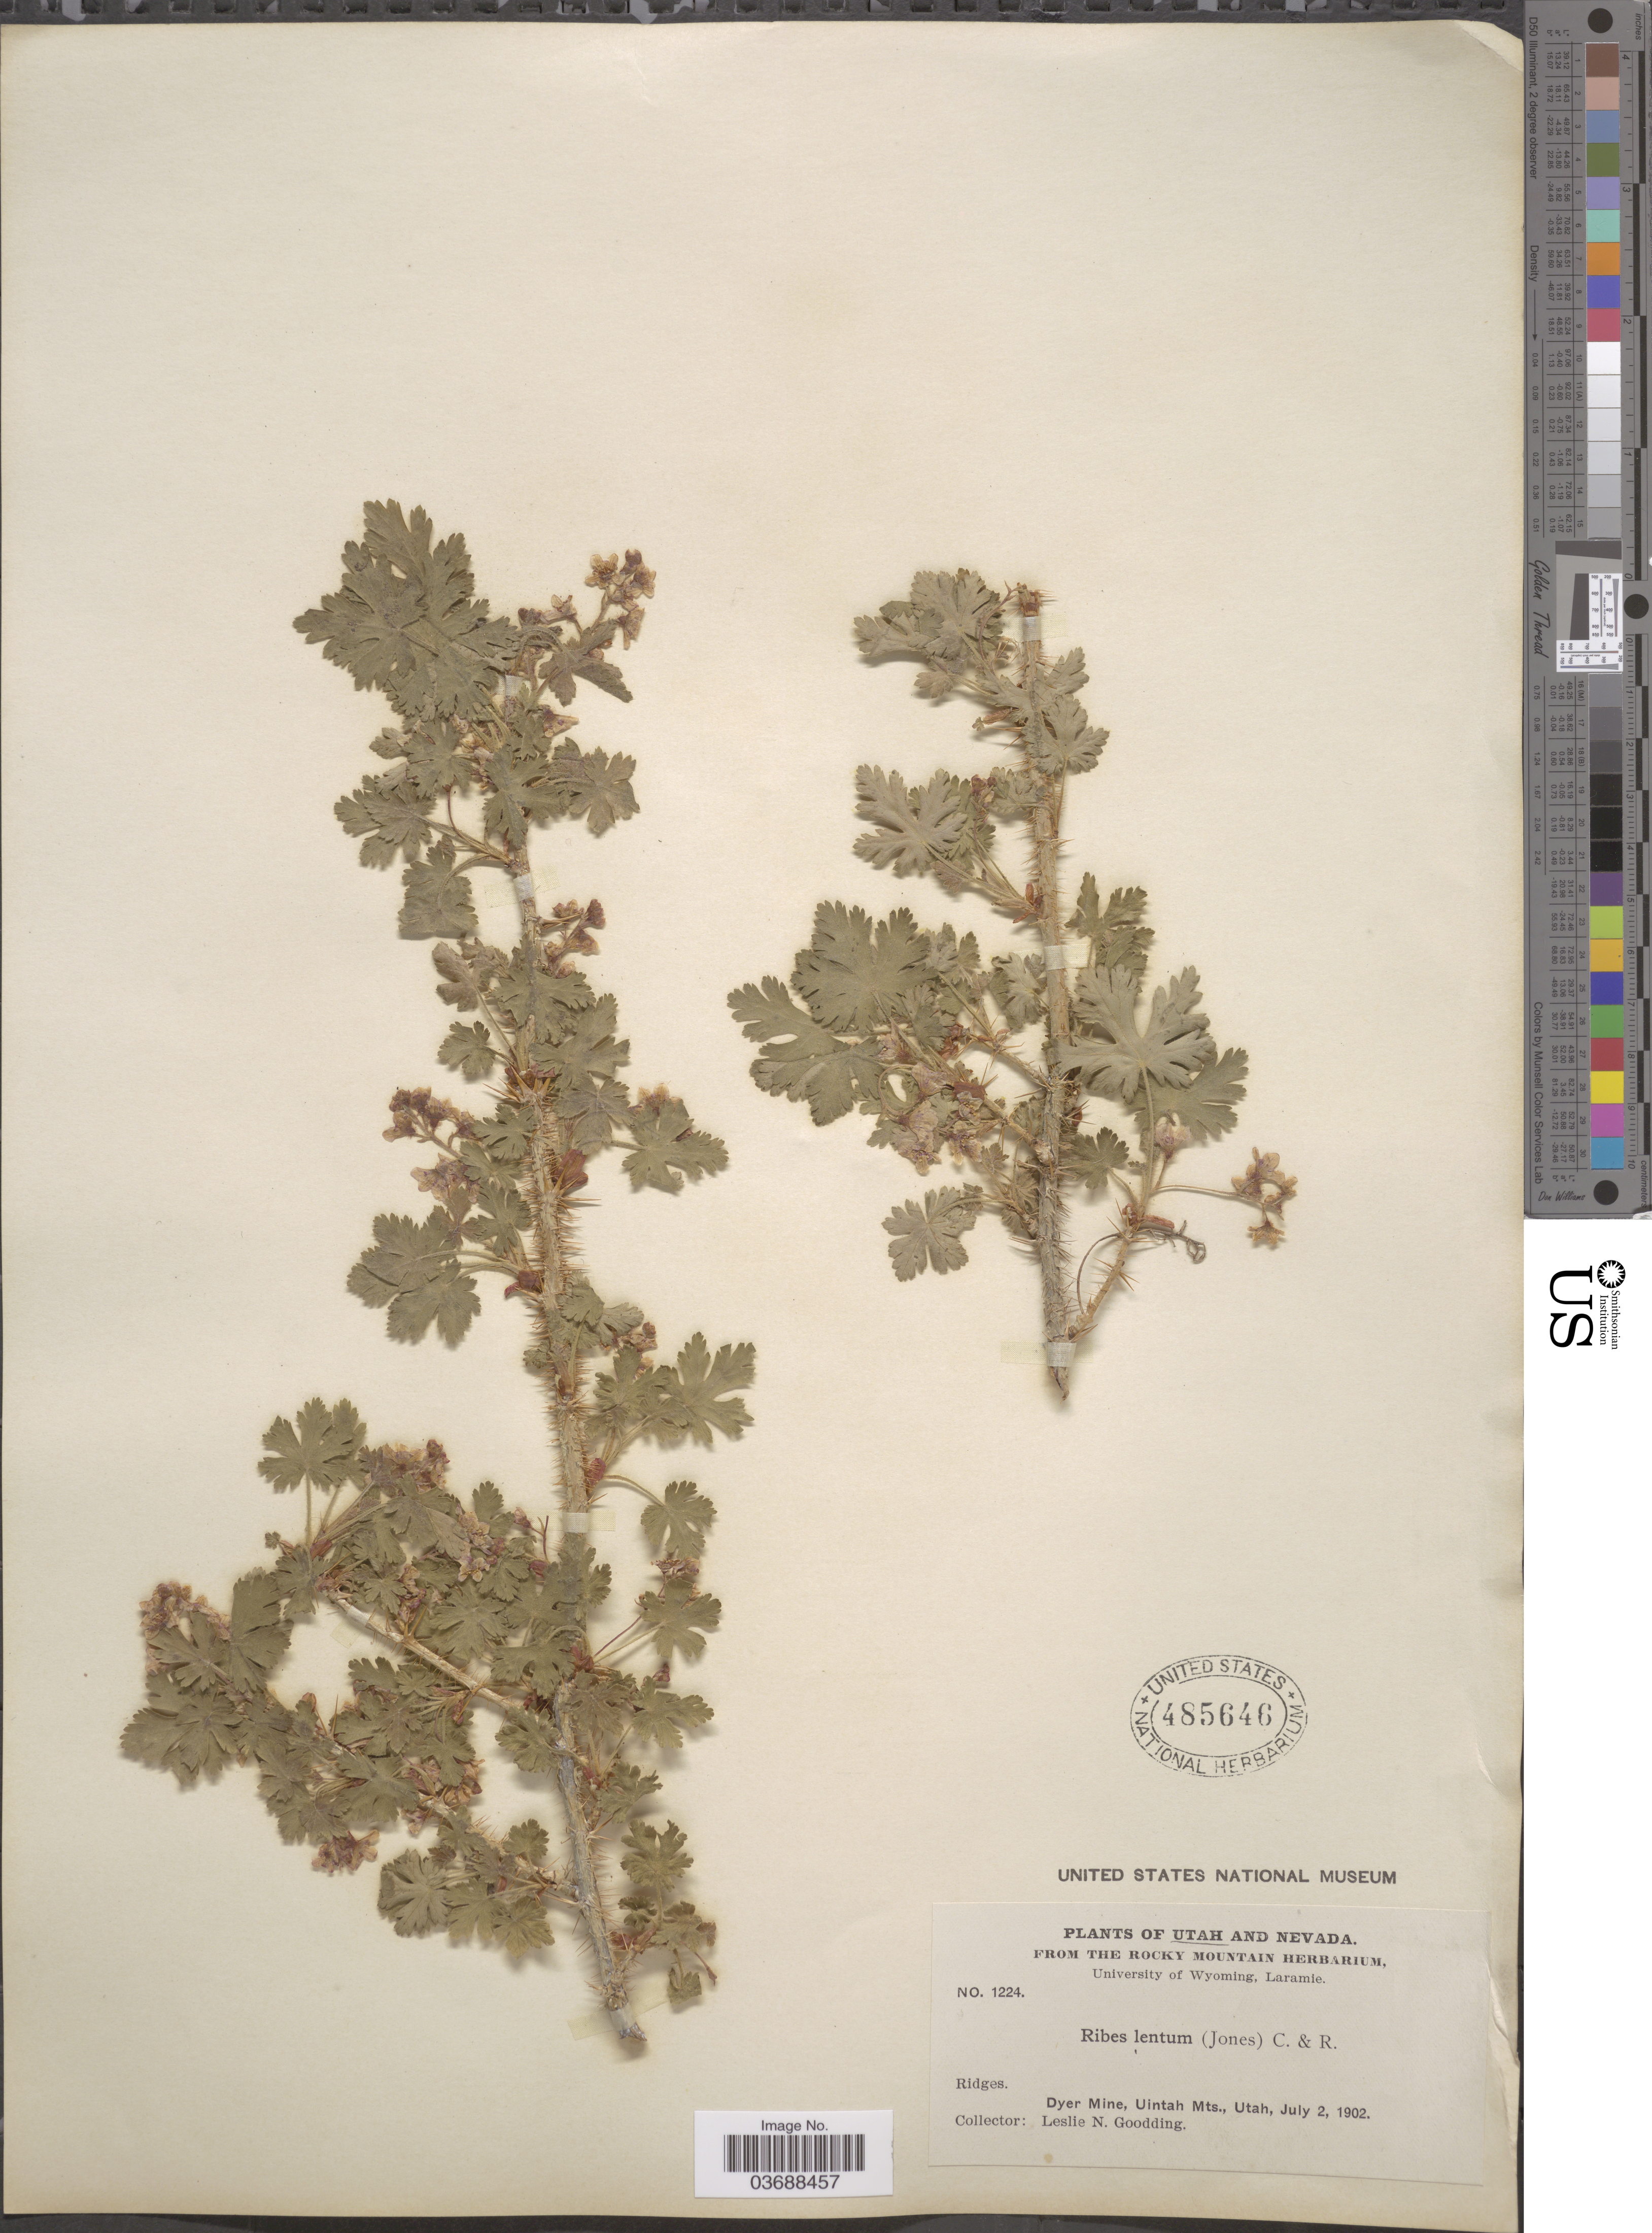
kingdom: Plantae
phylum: Tracheophyta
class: Magnoliopsida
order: Saxifragales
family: Grossulariaceae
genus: Ribes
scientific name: Ribes montigenum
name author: McClatchie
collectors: L. N. Goodding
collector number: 1224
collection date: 1902-07-02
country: United States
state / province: Utah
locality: Dyer Mine, Uintah Mts.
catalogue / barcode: US 485646